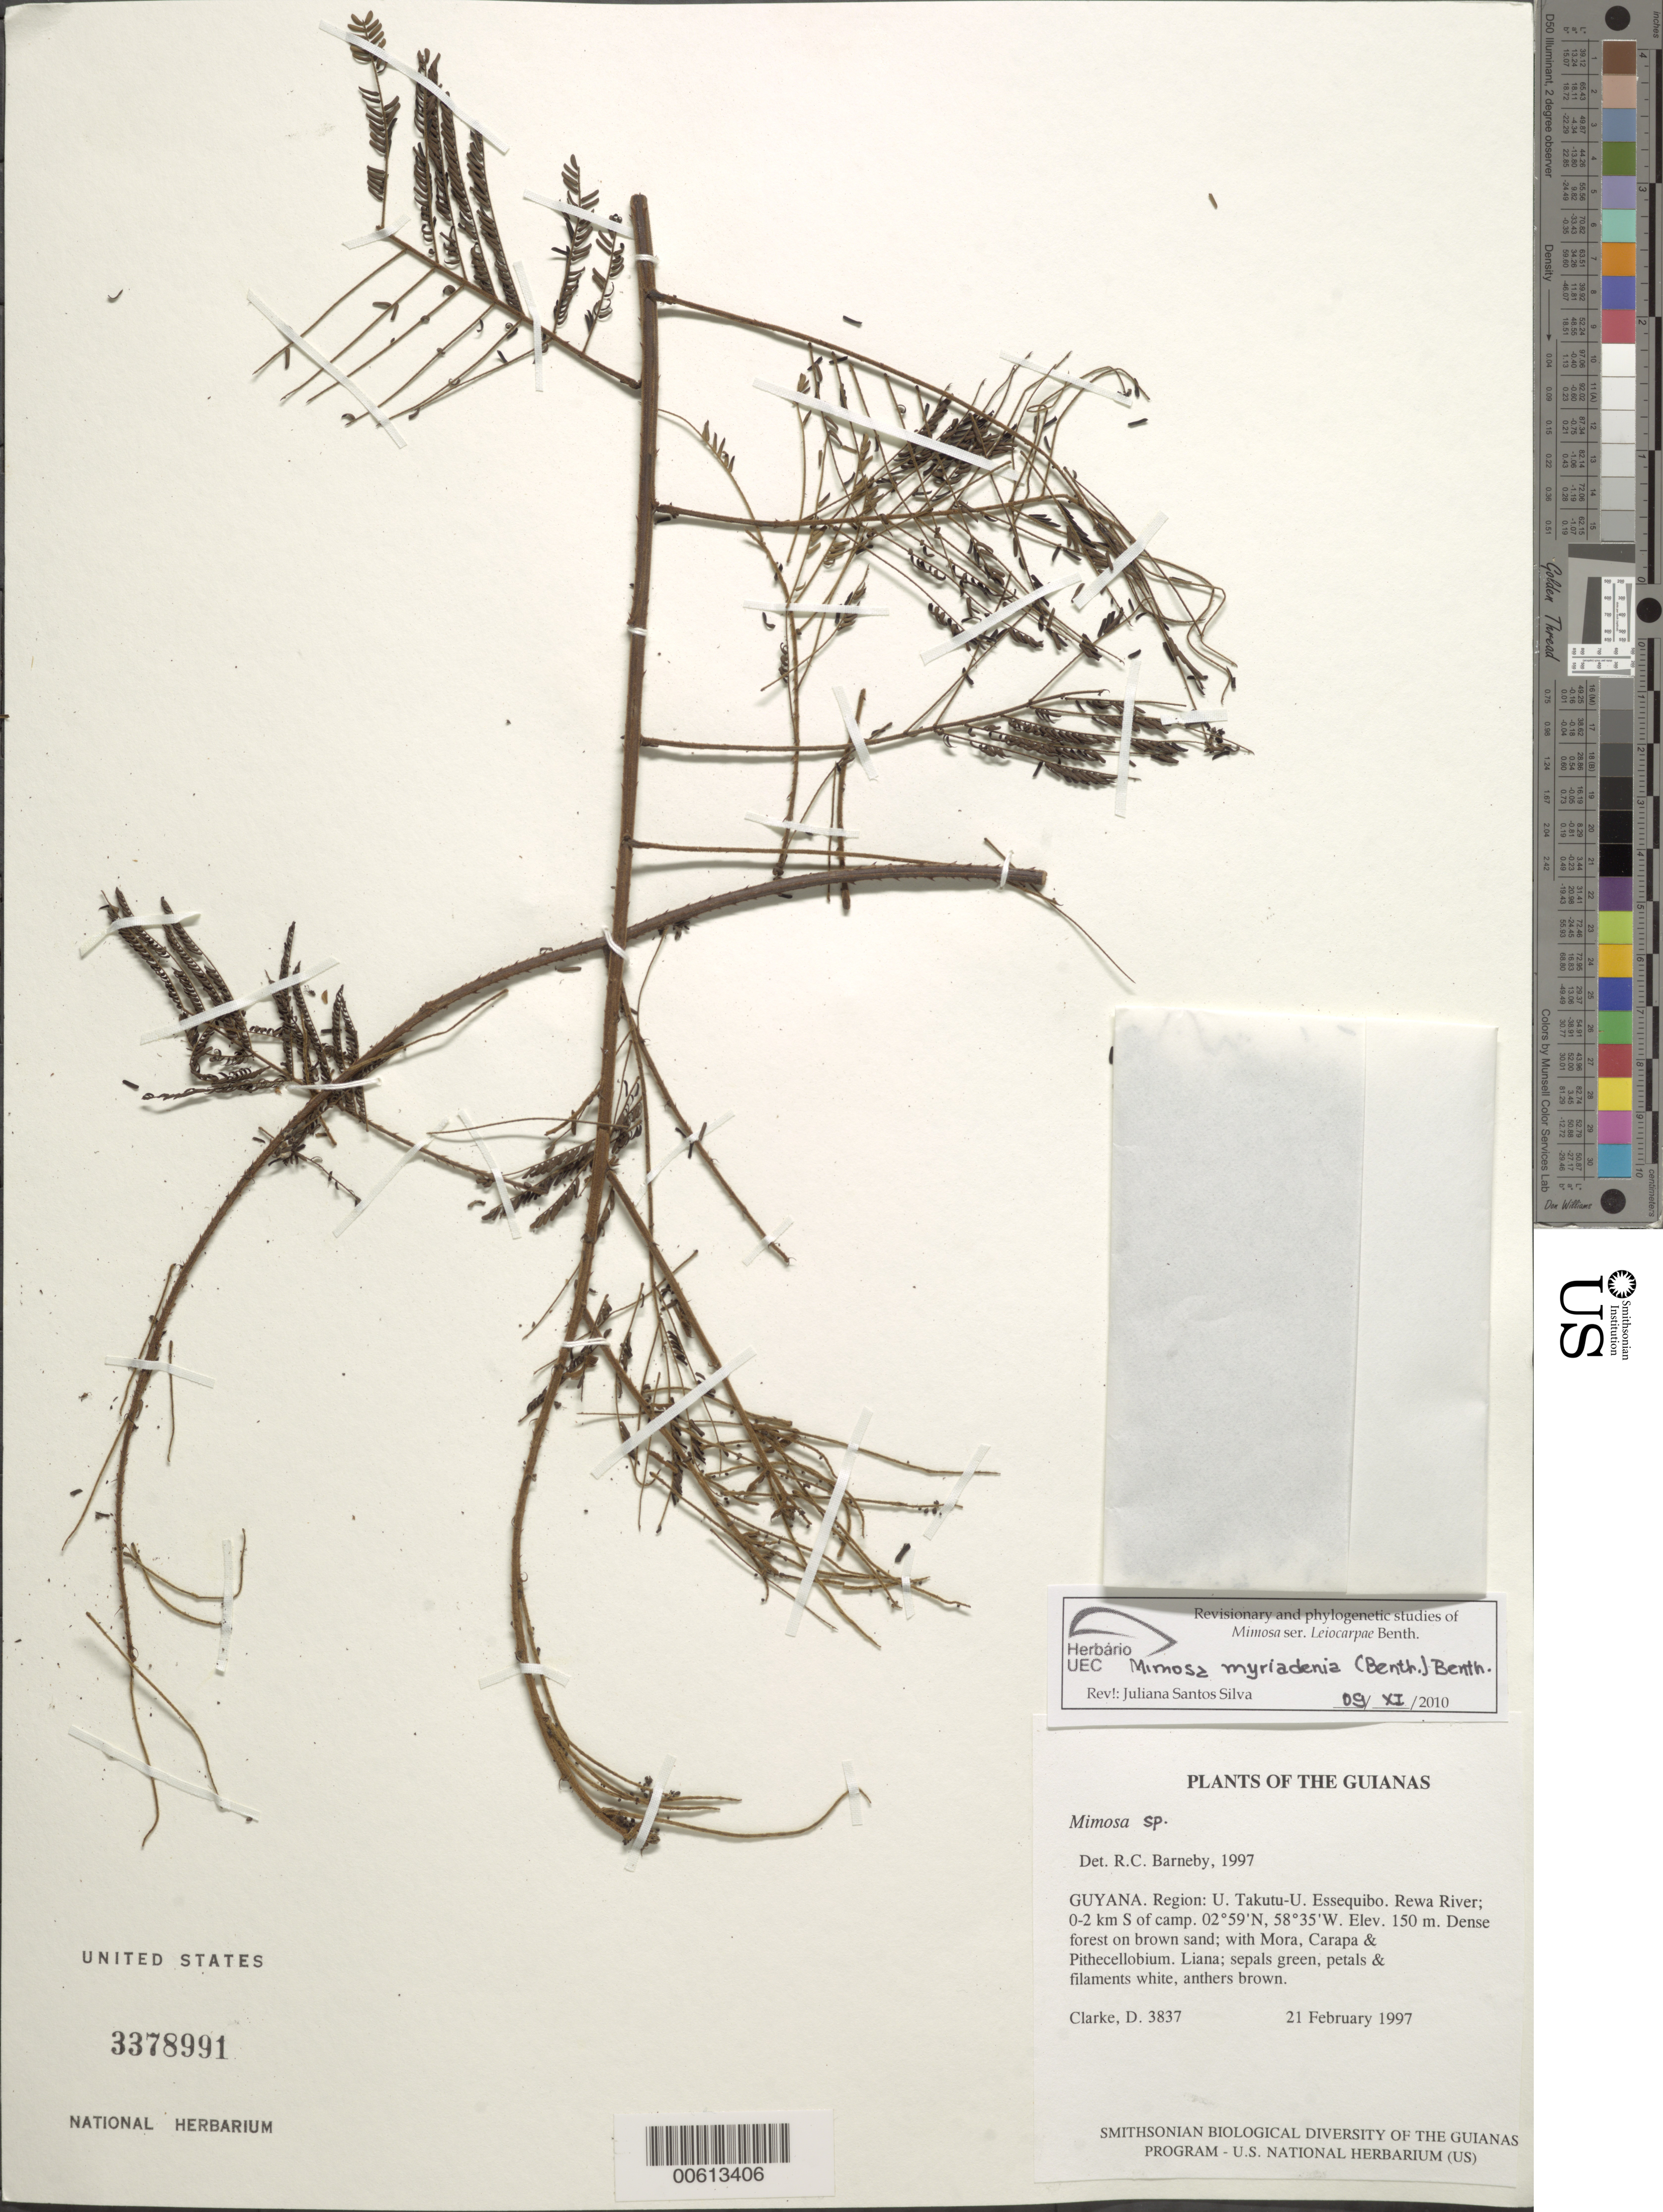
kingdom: Plantae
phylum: Tracheophyta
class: Magnoliopsida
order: Fabales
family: Fabaceae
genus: Mimosa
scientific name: Mimosa myriadenia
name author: Benth.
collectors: H. D. Clarke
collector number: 3837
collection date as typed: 21 February 1997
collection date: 1997-02-21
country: Guyana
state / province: U. Takutu-U. Essequibo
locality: Rewa River; 0-2 km S of camp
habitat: Dense forest on brown sand; with Mora, Carapa & Pithecellobium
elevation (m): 150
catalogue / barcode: US 3378991